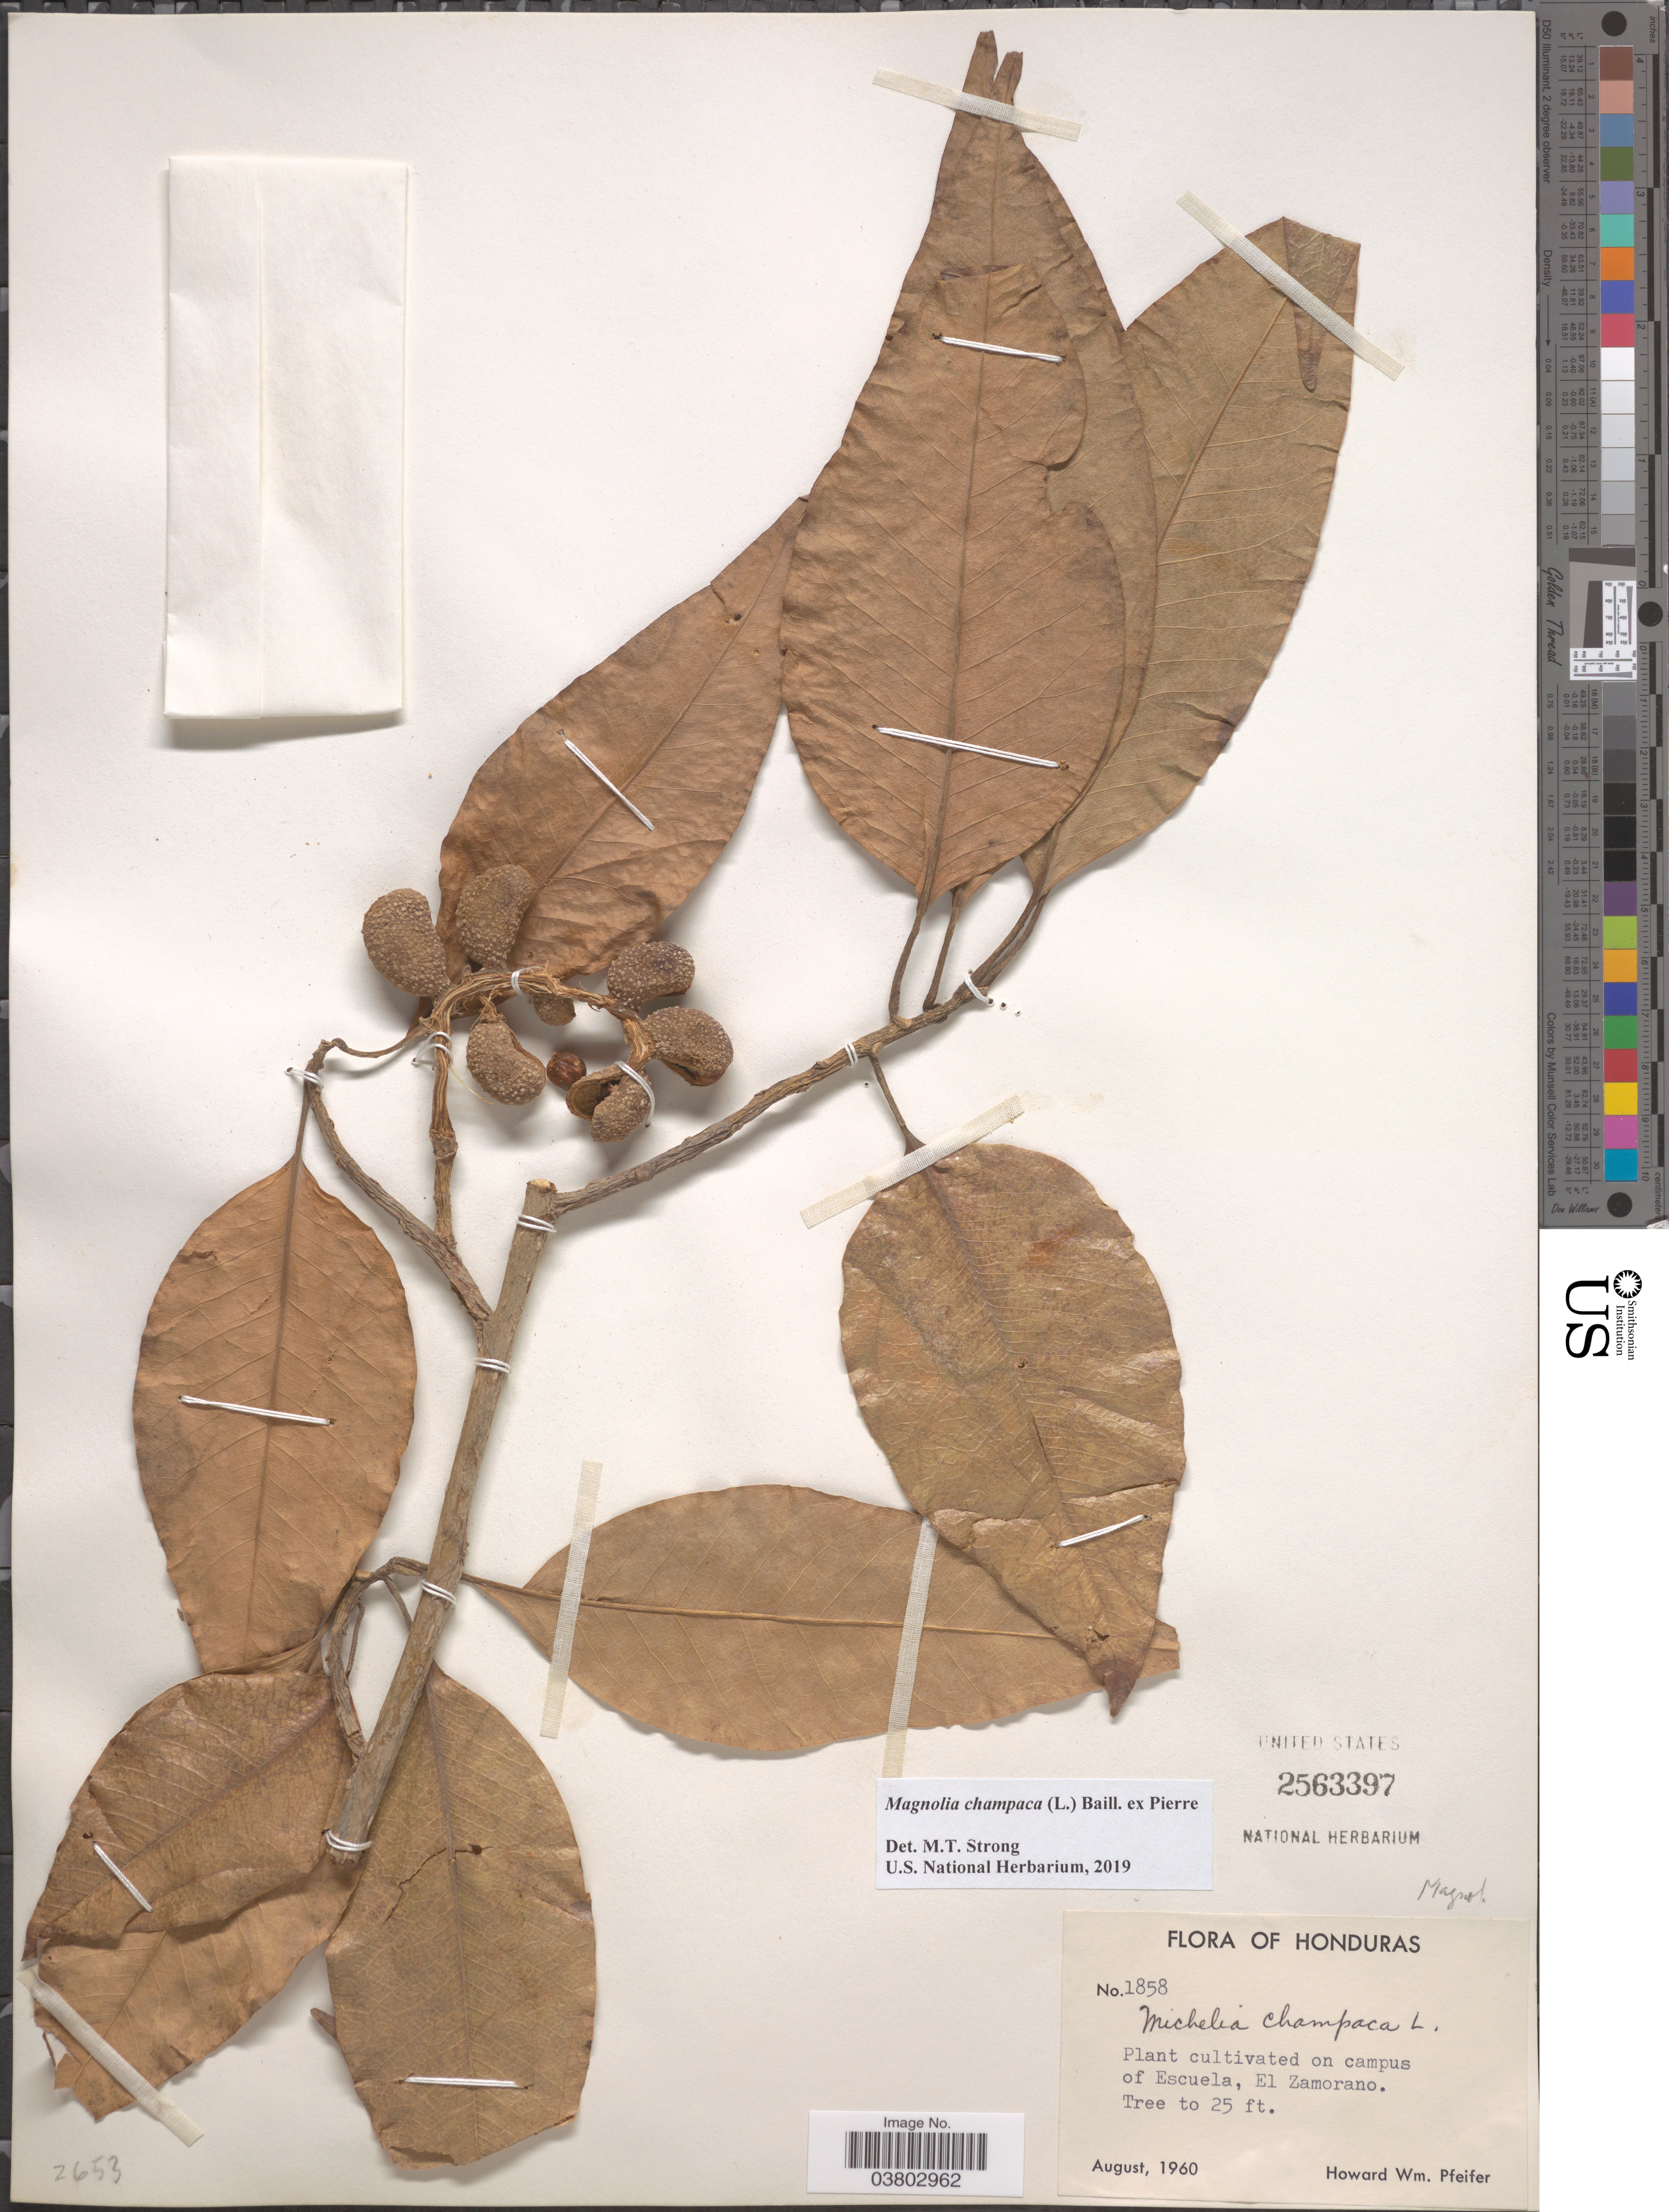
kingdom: Plantae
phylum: Tracheophyta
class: Magnoliopsida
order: Magnoliales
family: Magnoliaceae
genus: Magnolia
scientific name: Magnolia champaca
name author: (L.) Baill. ex Pierre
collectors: H. W. Pfeifer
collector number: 1858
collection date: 1960-08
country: Honduras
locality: On campus of Escuela, El Zamorano.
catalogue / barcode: US 2563397